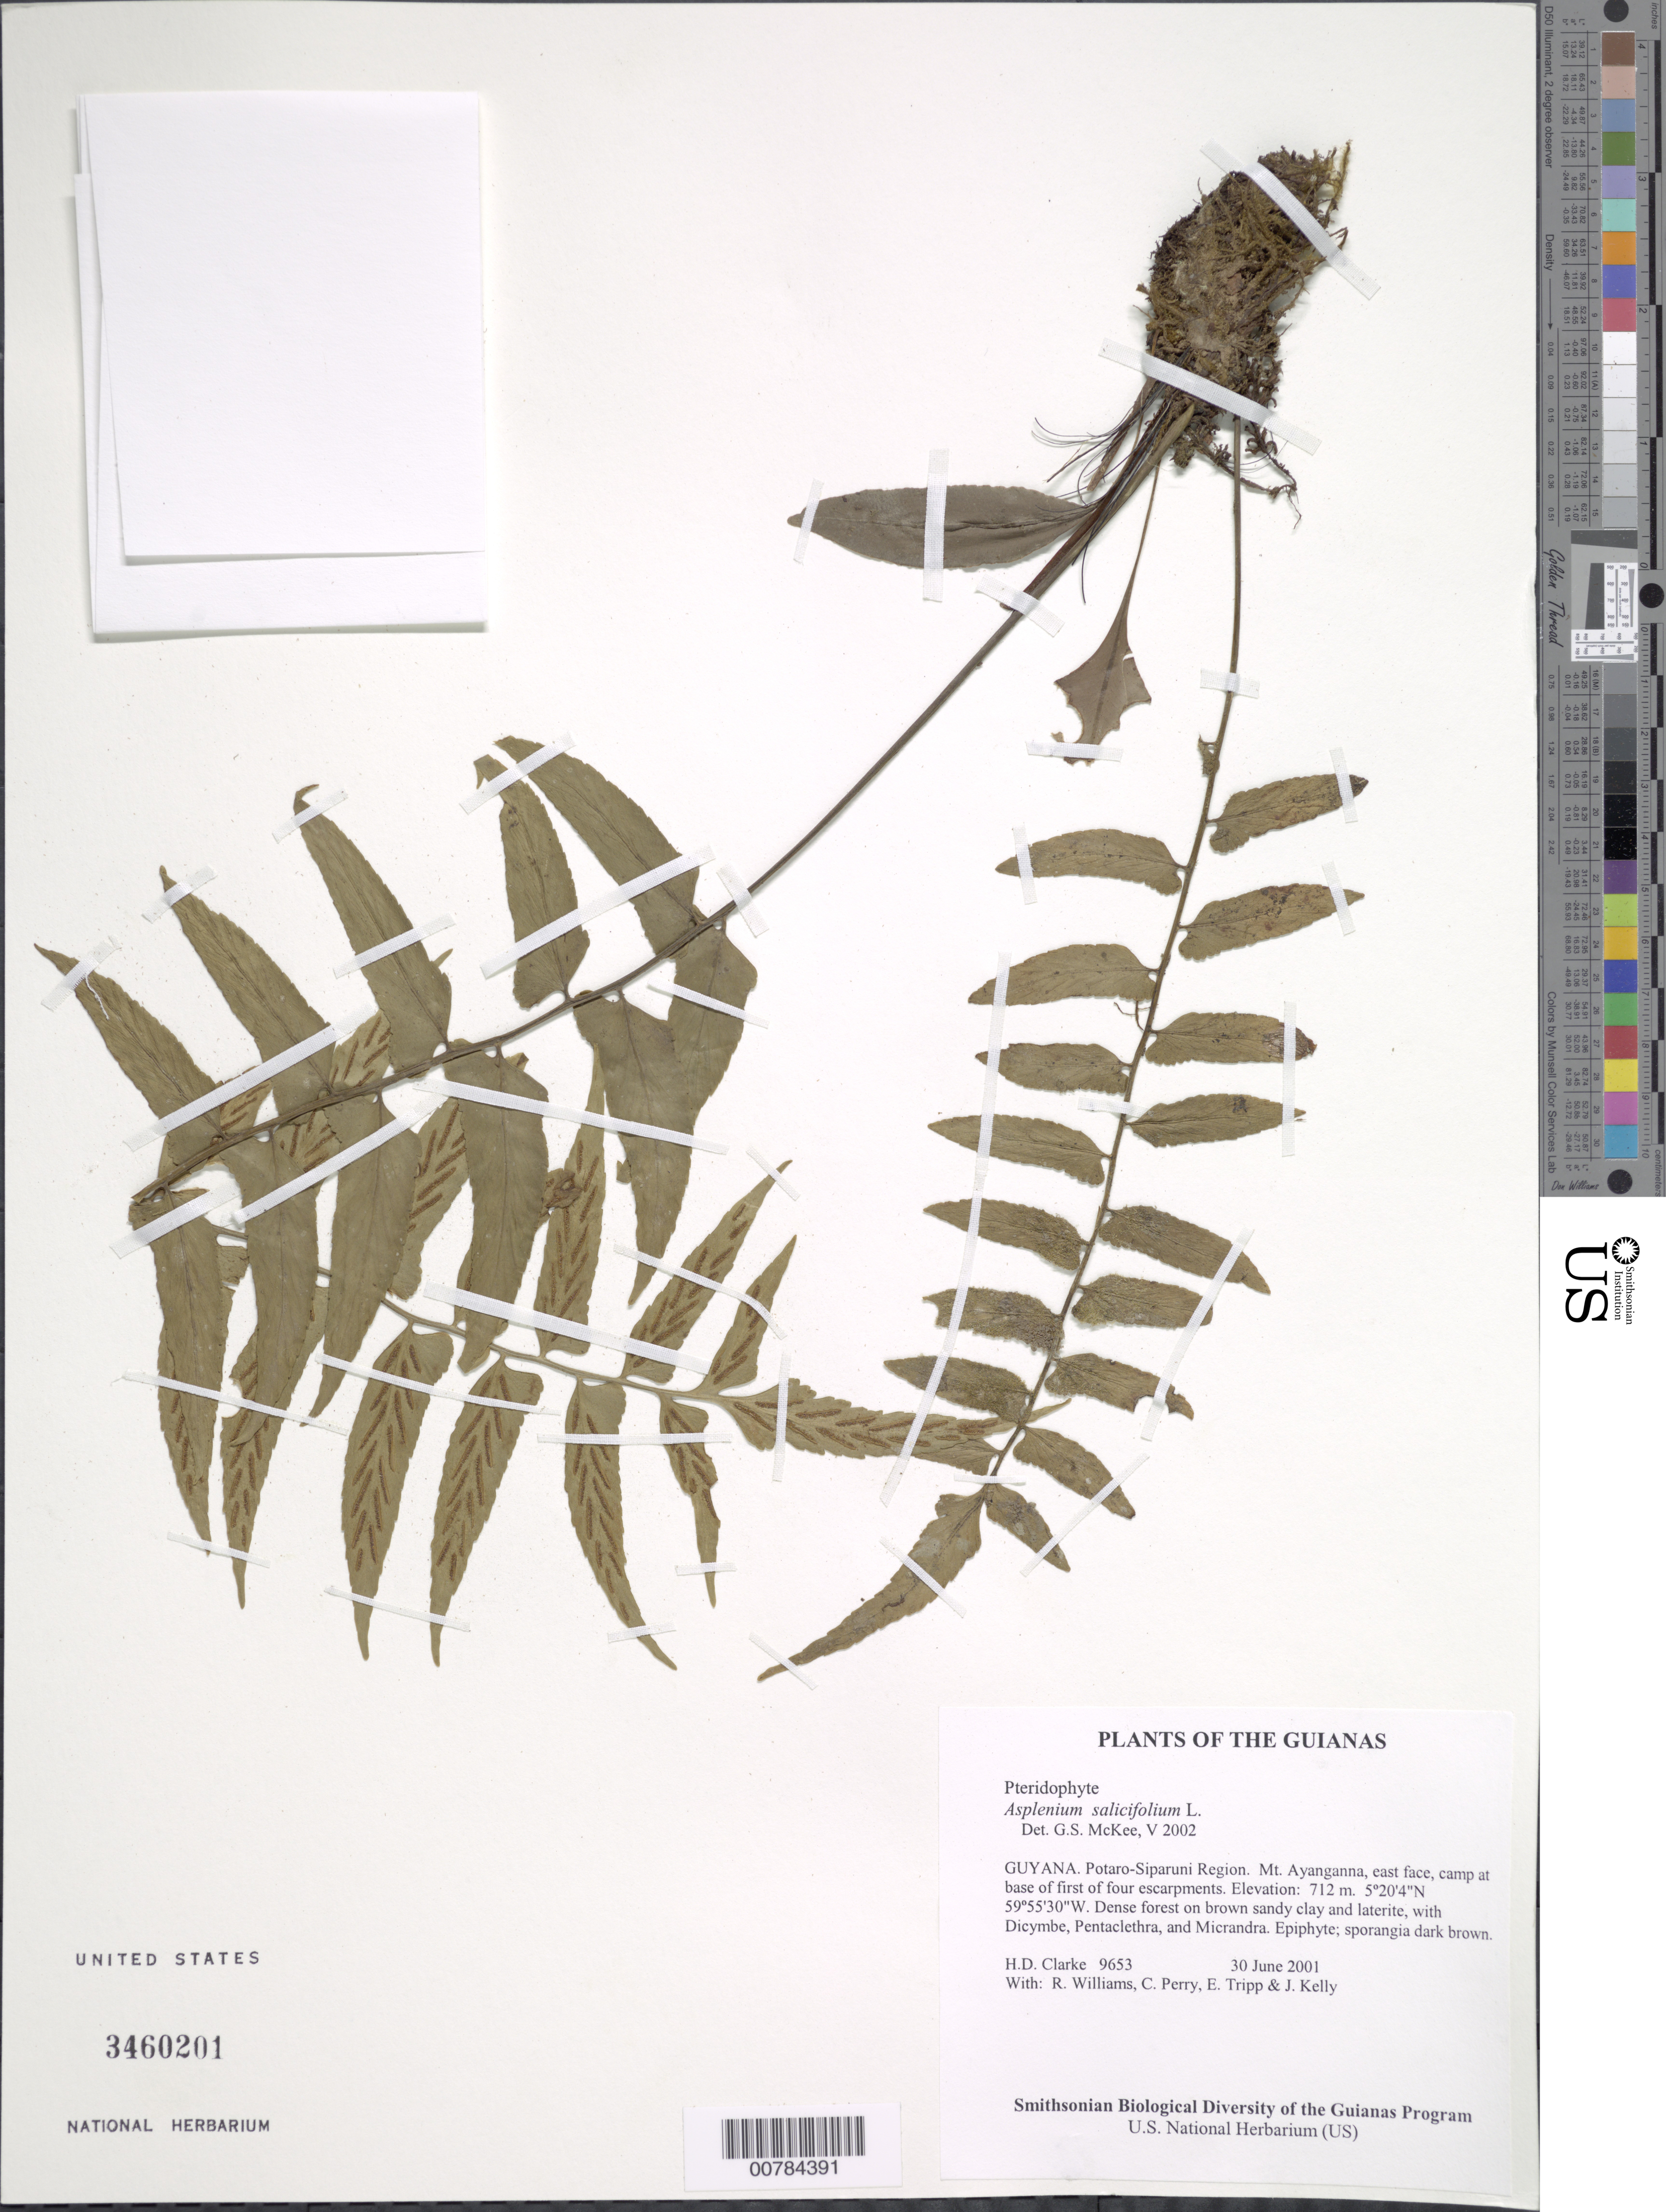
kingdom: Plantae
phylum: Tracheophyta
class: Polypodiopsida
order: Polypodiales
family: Aspleniaceae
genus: Asplenium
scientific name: Asplenium salicifolium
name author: L.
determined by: McKee, G. S., (US), NMNH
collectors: H. D. Clarke, R. Williams, C. Perry, E. Tripp & J. Kelly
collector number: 9653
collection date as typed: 30 June 2001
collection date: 2001-06-30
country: Guyana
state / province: Potaro-Siparuni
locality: Mt. Ayanganna, east face, camp at base of first of four escarpments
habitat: Dense forest on brown sandy clay and laterite, with Dicymbe, Pentaclethra, and Micrandra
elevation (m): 712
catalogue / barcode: US 3460201